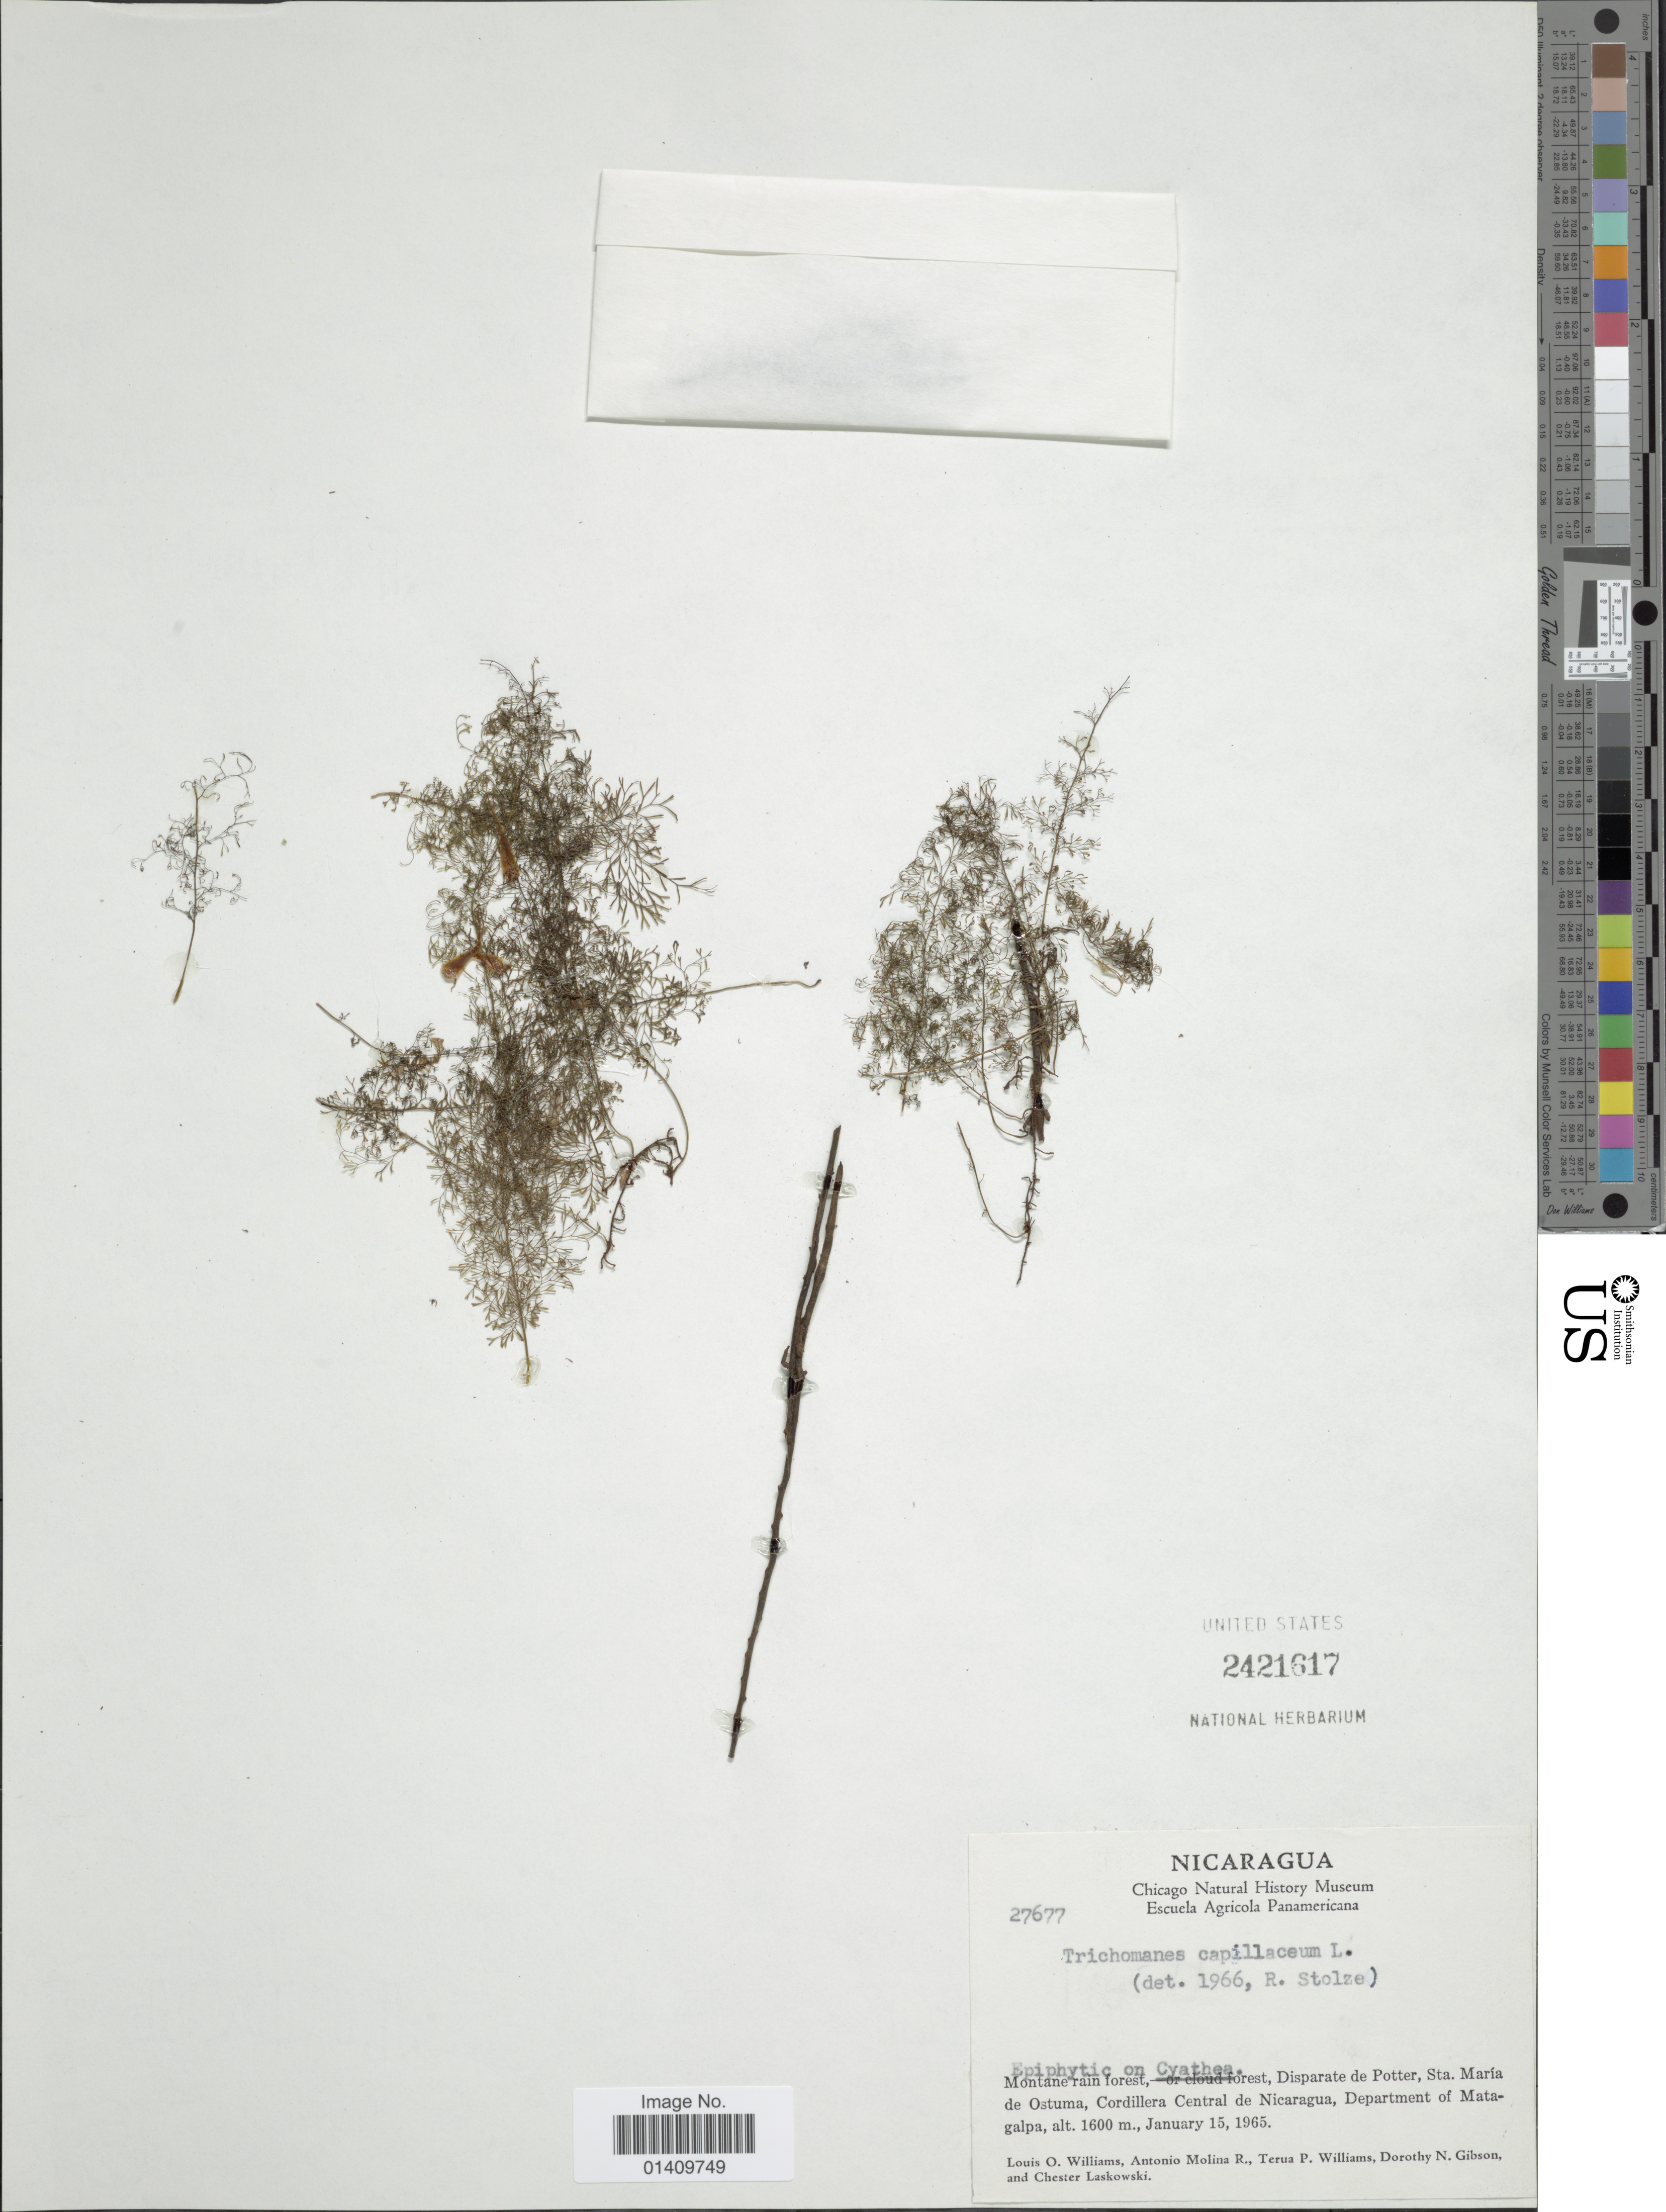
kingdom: Plantae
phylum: Tracheophyta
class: Polypodiopsida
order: Hymenophyllales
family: Hymenophyllaceae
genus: Polyphlebium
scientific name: Polyphlebium capillaceum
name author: (L.) Ebihara & Dubuisson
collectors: L. O. Williams, A. Molina R., T. P. Williams, D. N. Gibson & C. Laskowski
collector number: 27677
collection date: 1965-01-15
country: Nicaragua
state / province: Matagalpa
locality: Montana rain forest disparate de Potter Sta. Maria de ostuma, cordillera central de Nicaragua department of Matagalpa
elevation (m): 1600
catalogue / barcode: US 2421617